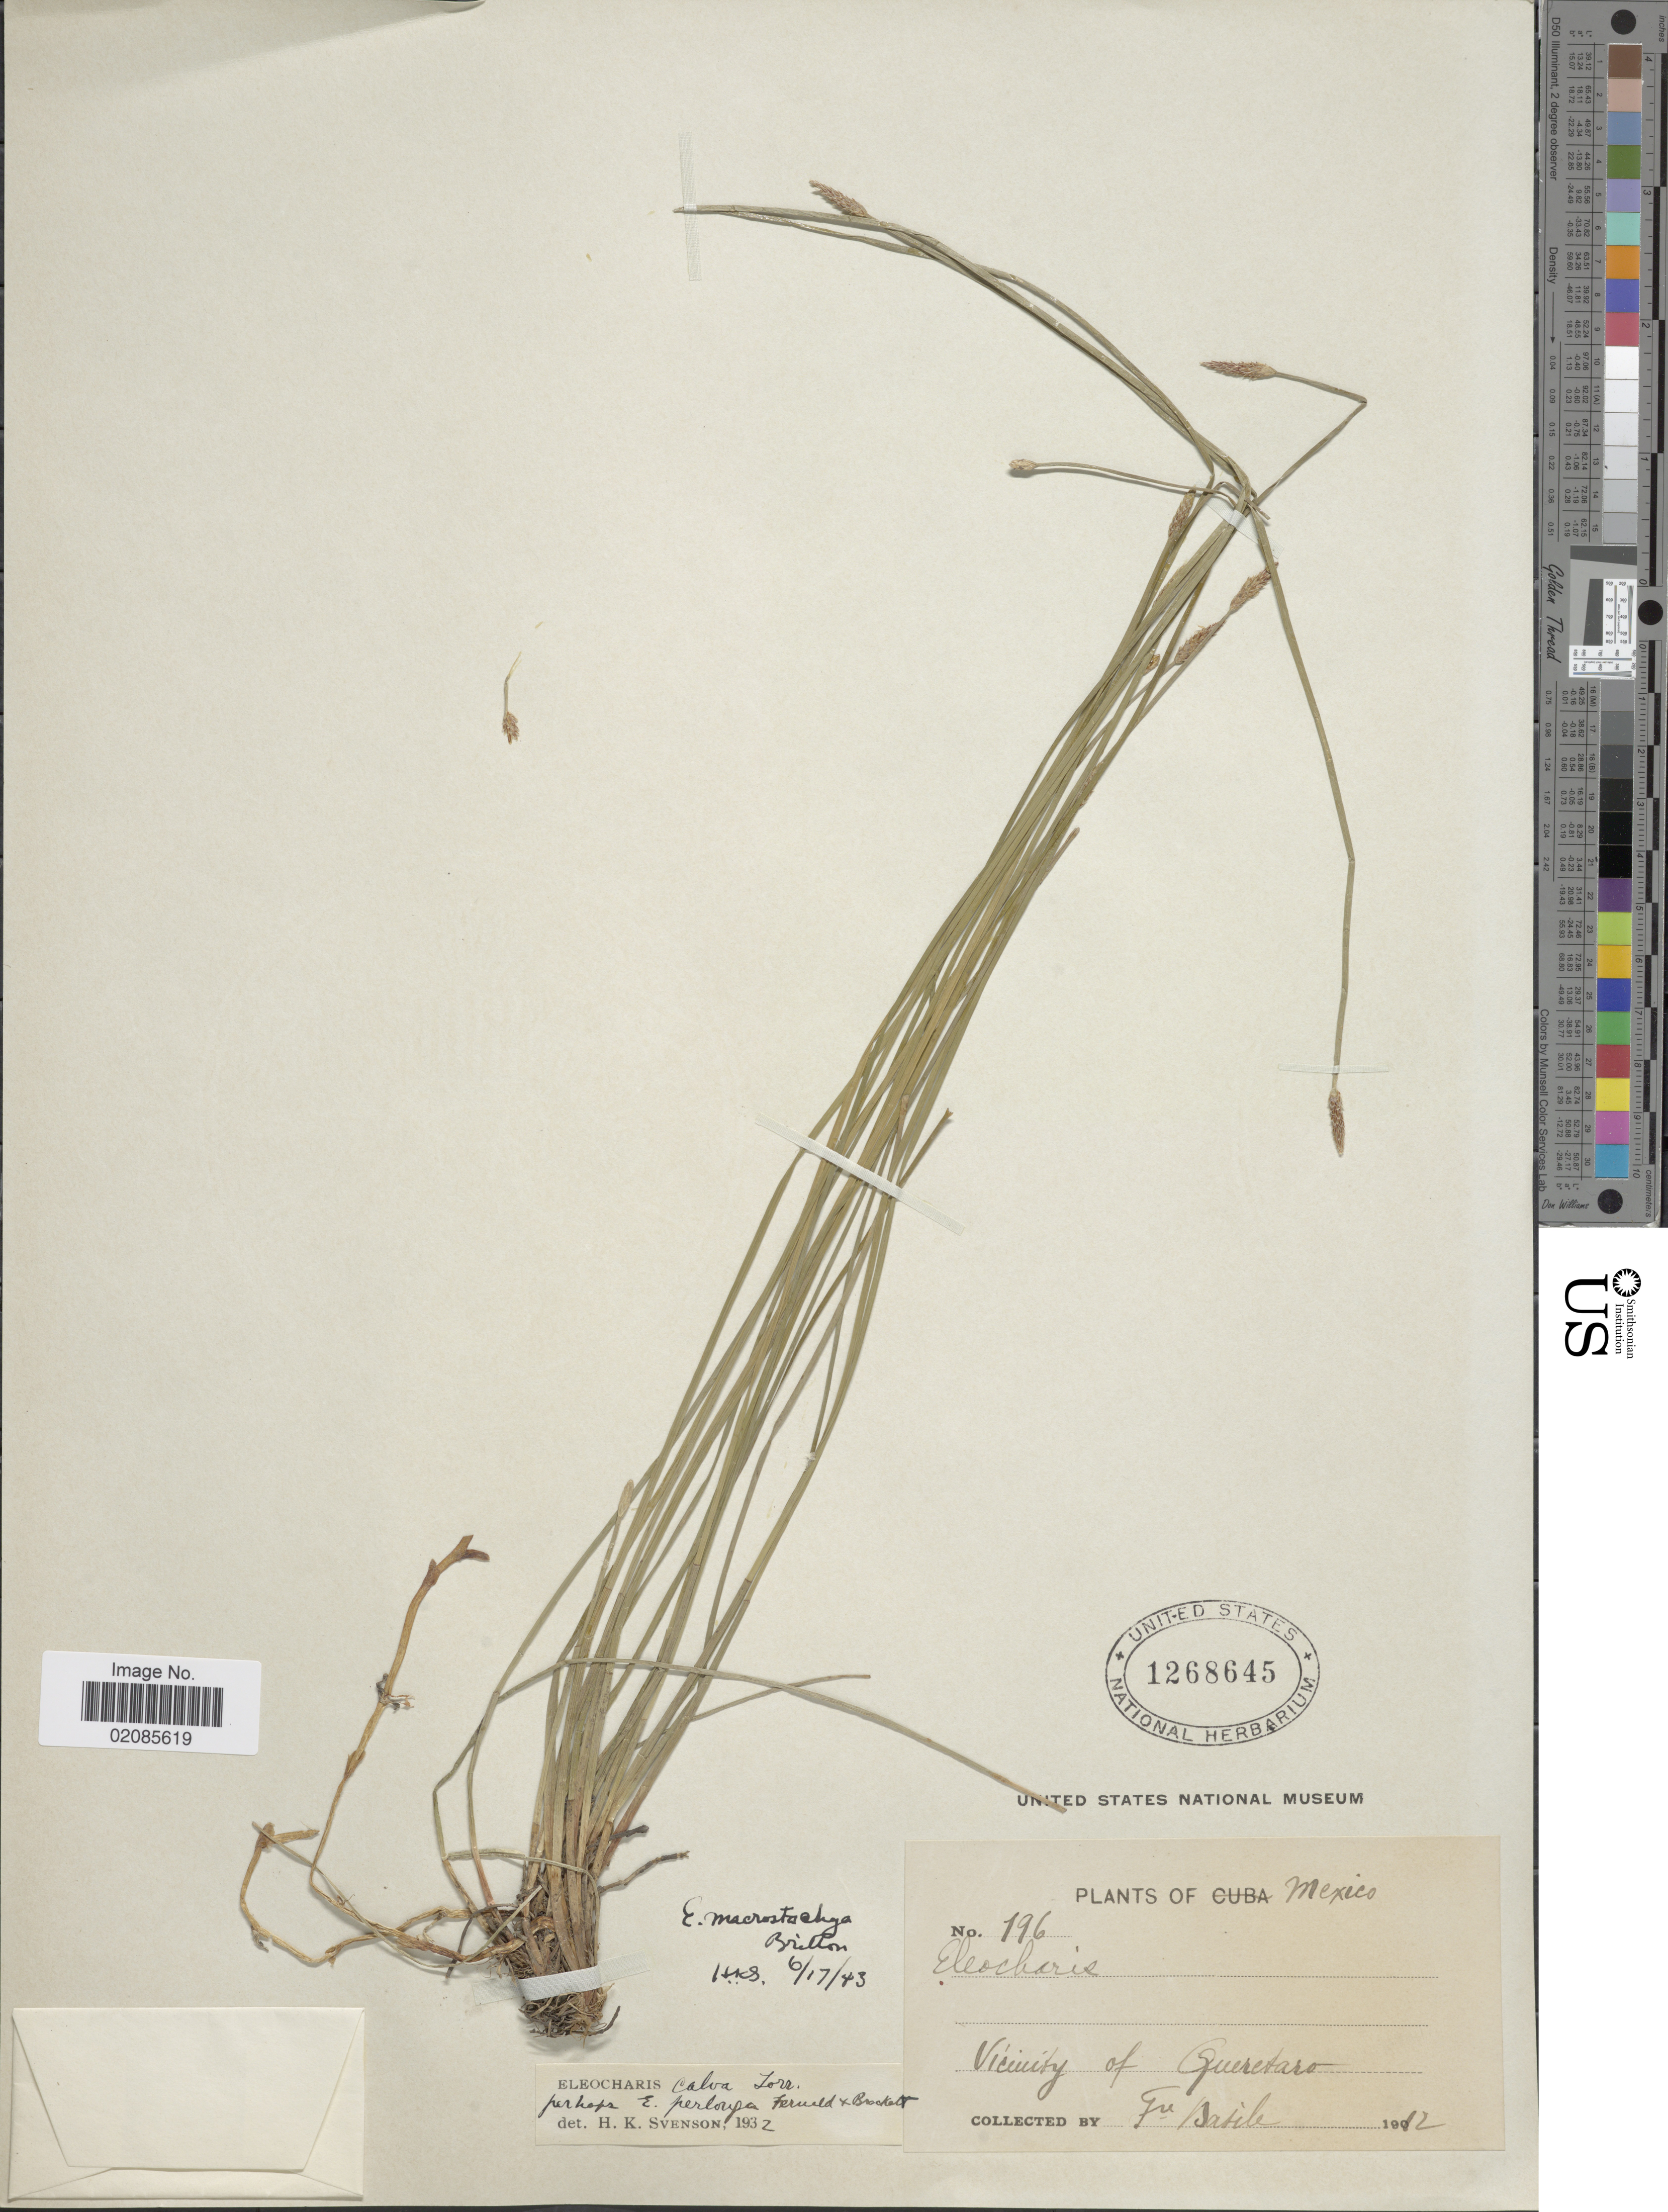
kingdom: Plantae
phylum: Tracheophyta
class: Liliopsida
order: Poales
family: Cyperaceae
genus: Eleocharis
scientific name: Eleocharis macrostachya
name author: Britton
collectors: Bro. Basile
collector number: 196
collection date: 1912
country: Mexico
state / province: Querétaro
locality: Vicinity of Queretaro.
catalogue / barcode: US 1268645